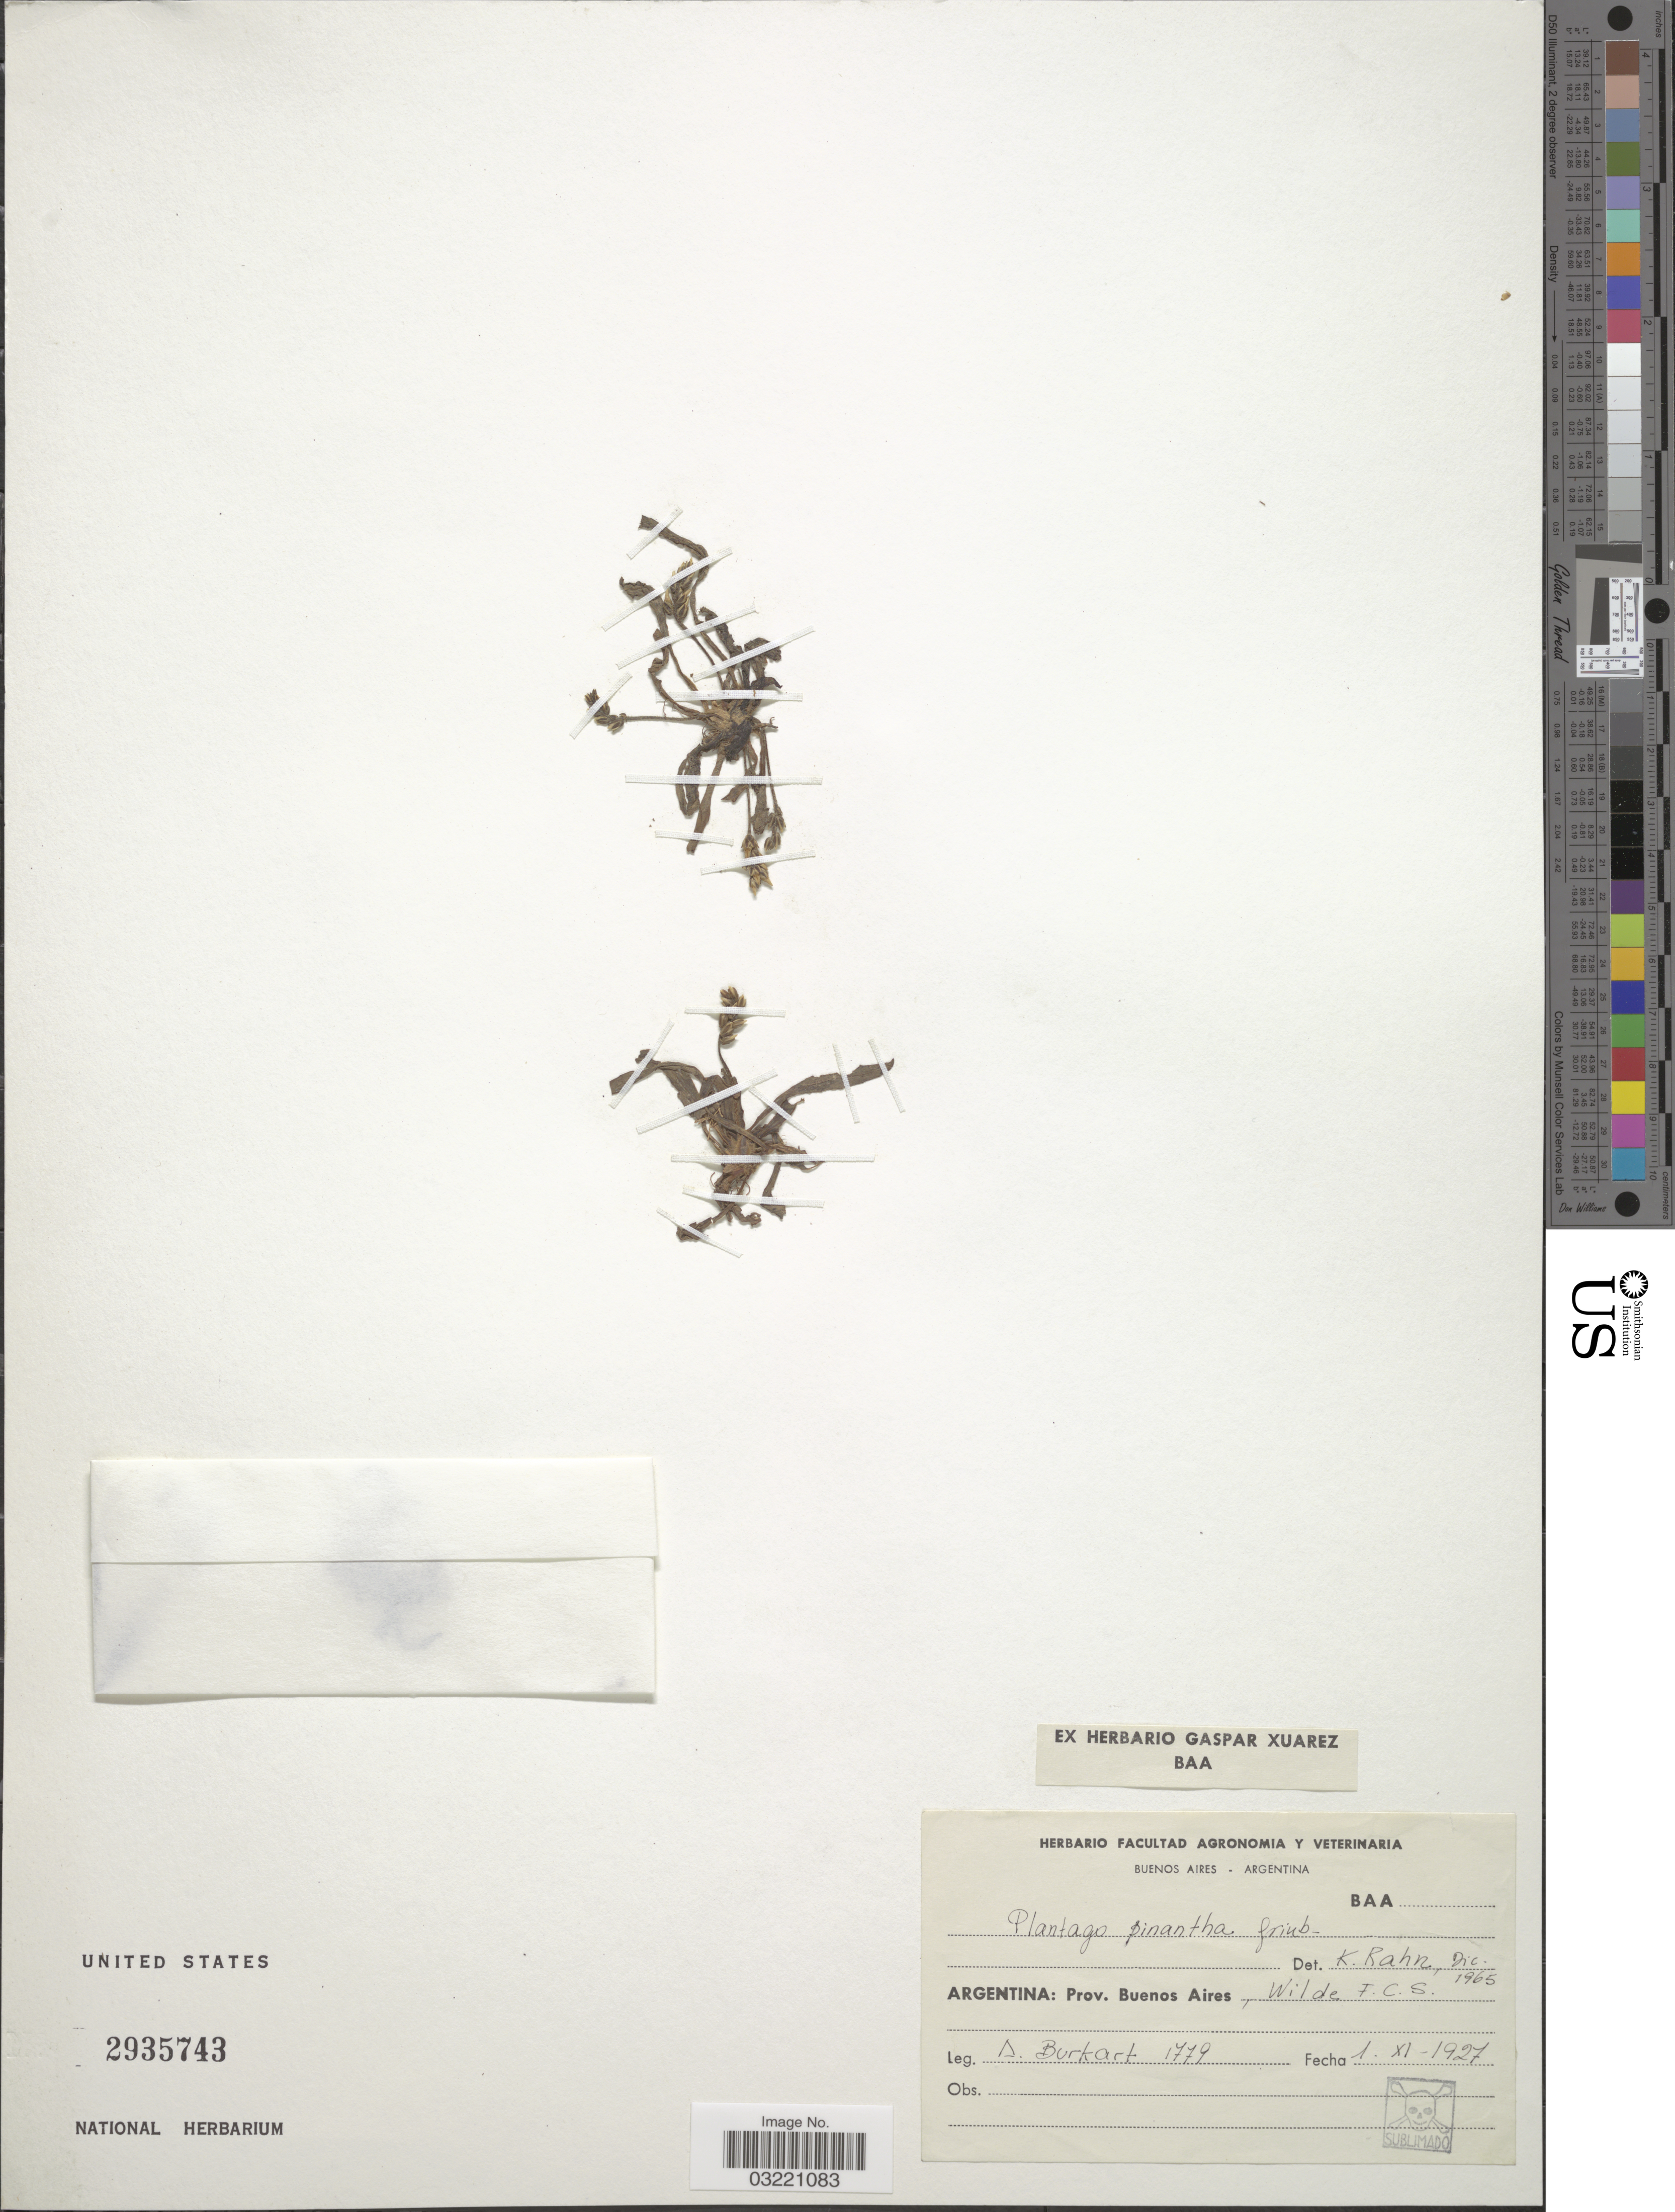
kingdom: Plantae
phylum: Tracheophyta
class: Magnoliopsida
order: Lamiales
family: Plantaginaceae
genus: Plantago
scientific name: Plantago penantha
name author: Griseb.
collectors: A. E. Burkart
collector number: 1779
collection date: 1927-11-01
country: Argentina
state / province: Buenos Aires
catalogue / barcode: US 2935743